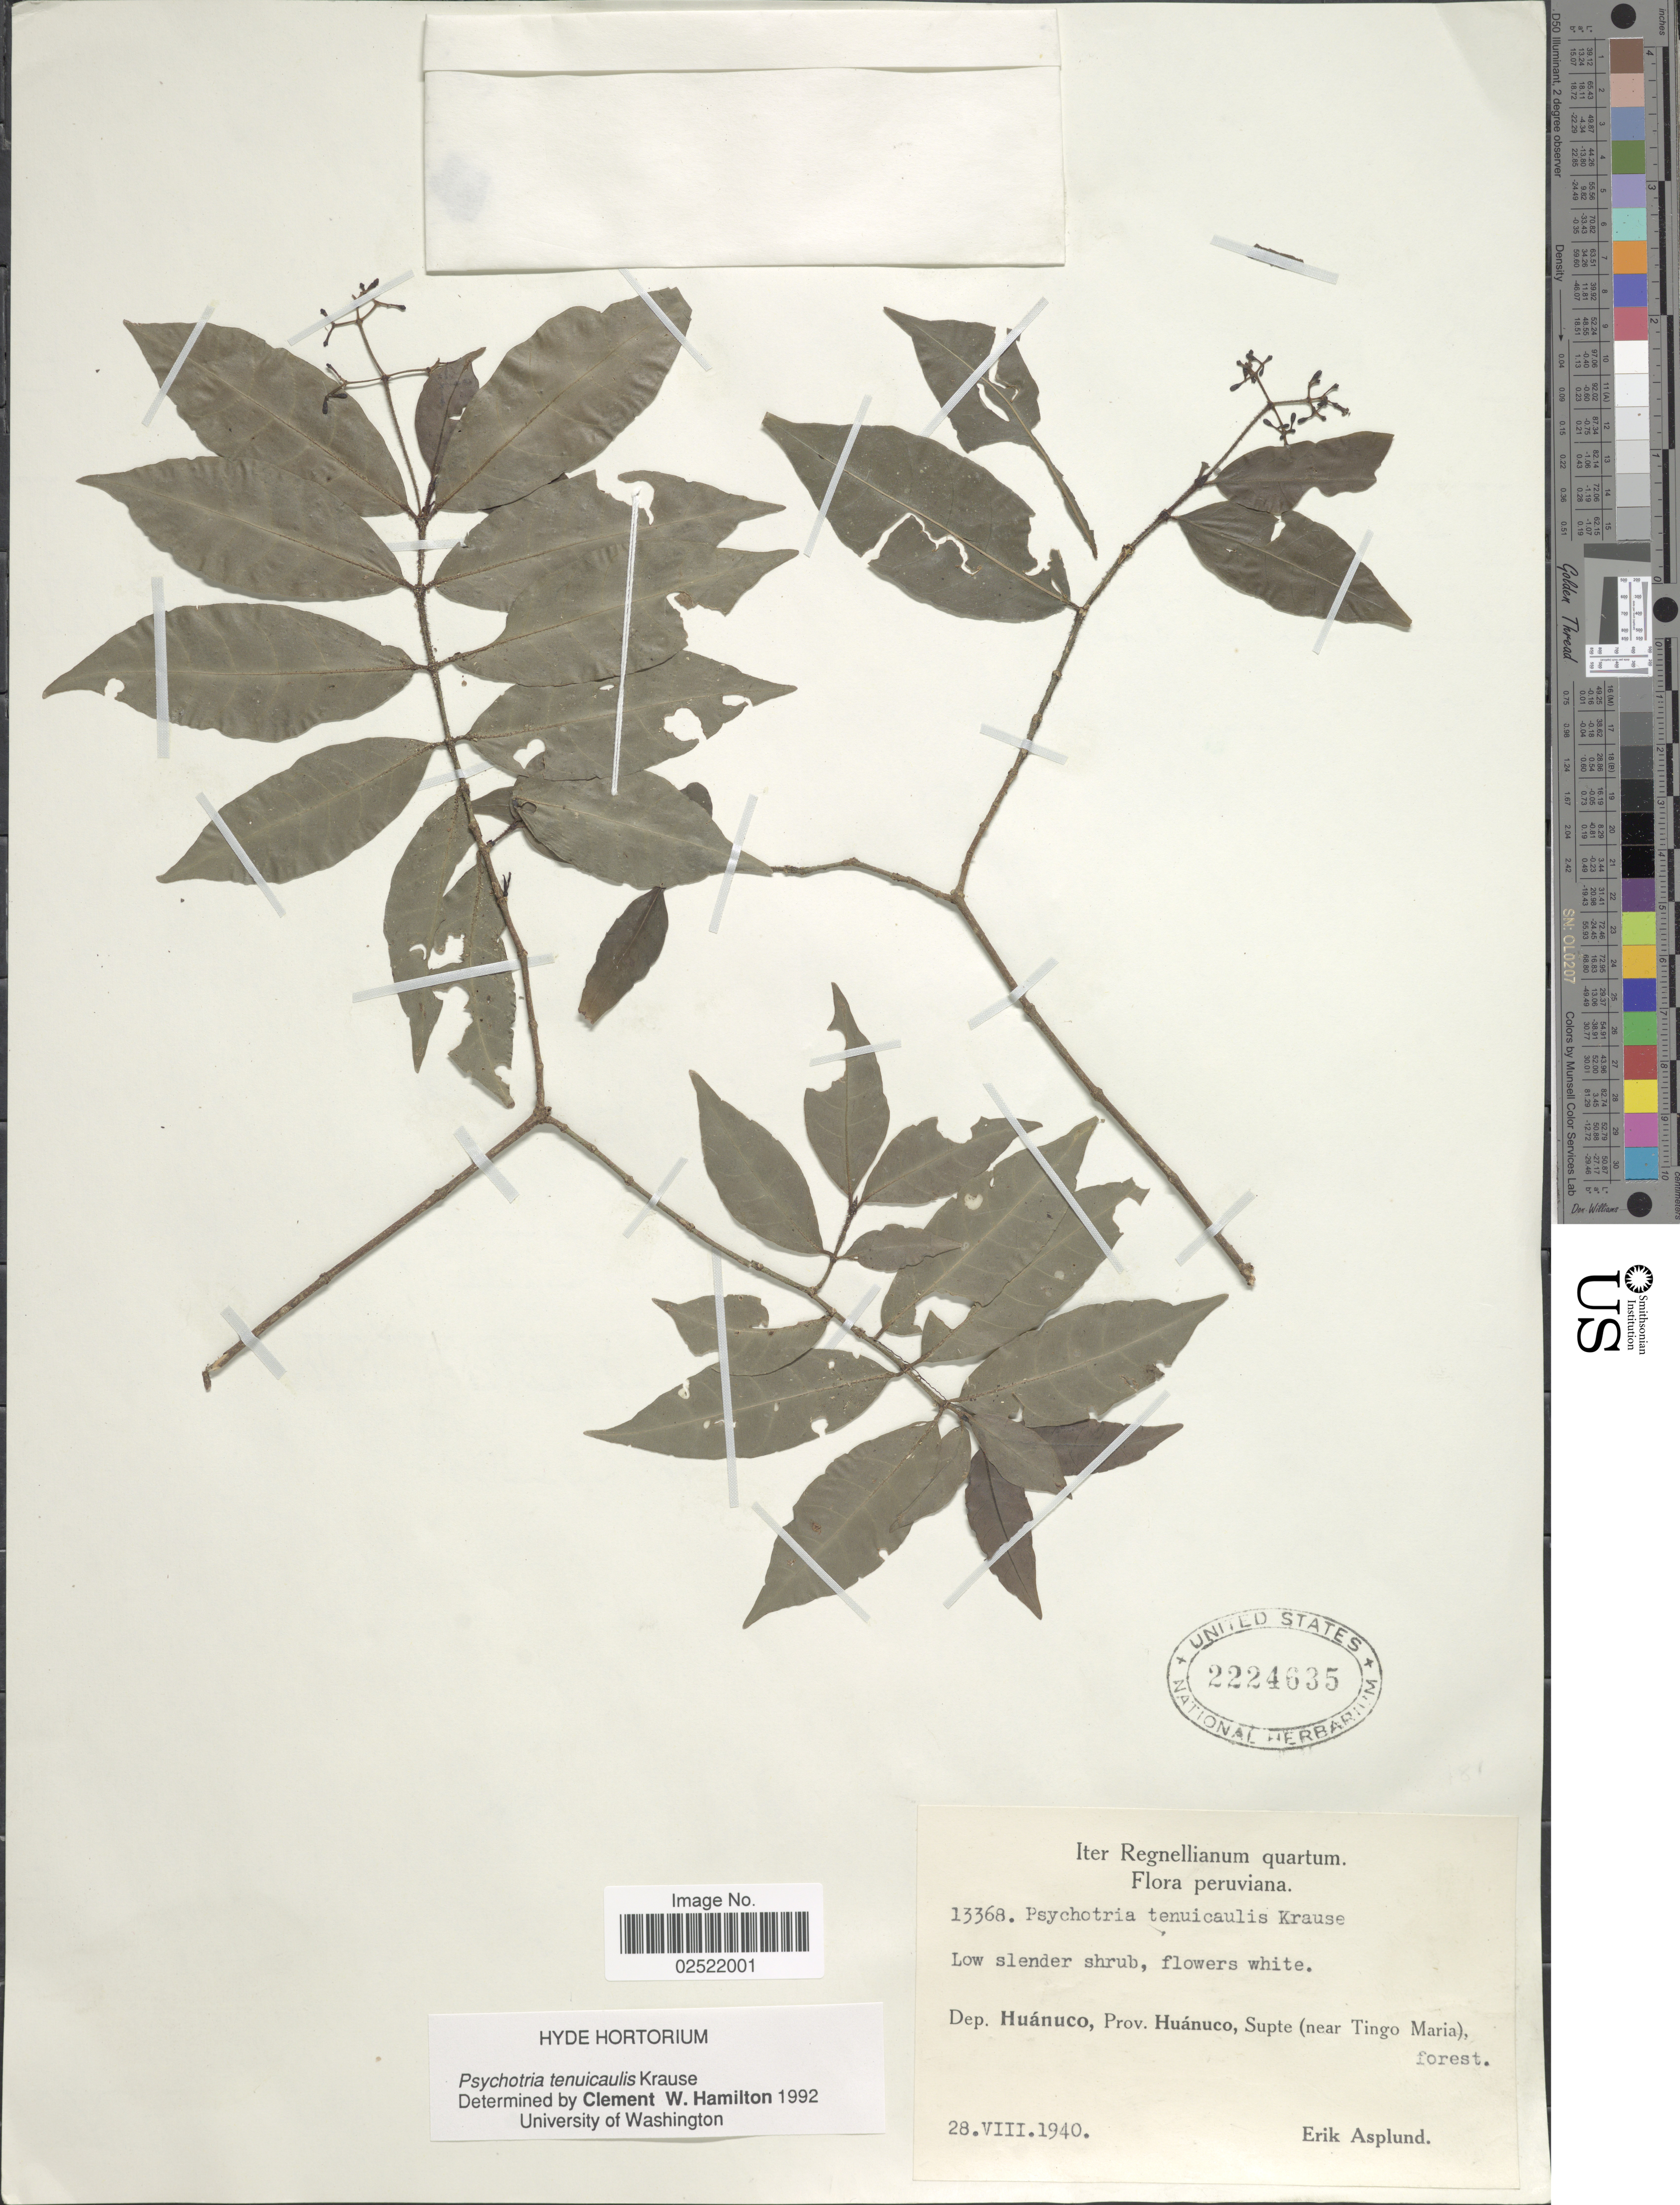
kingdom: Plantae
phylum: Tracheophyta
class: Magnoliopsida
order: Gentianales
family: Rubiaceae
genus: Psychotria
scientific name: Psychotria tenuicaulis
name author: K. Krause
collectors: E. Asplund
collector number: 13368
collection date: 1940-08-28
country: Peru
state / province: Huánuco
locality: Dep. Huanuco, Prov. Huanuco, Supte (near Tingo Maria)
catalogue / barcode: US 2224635